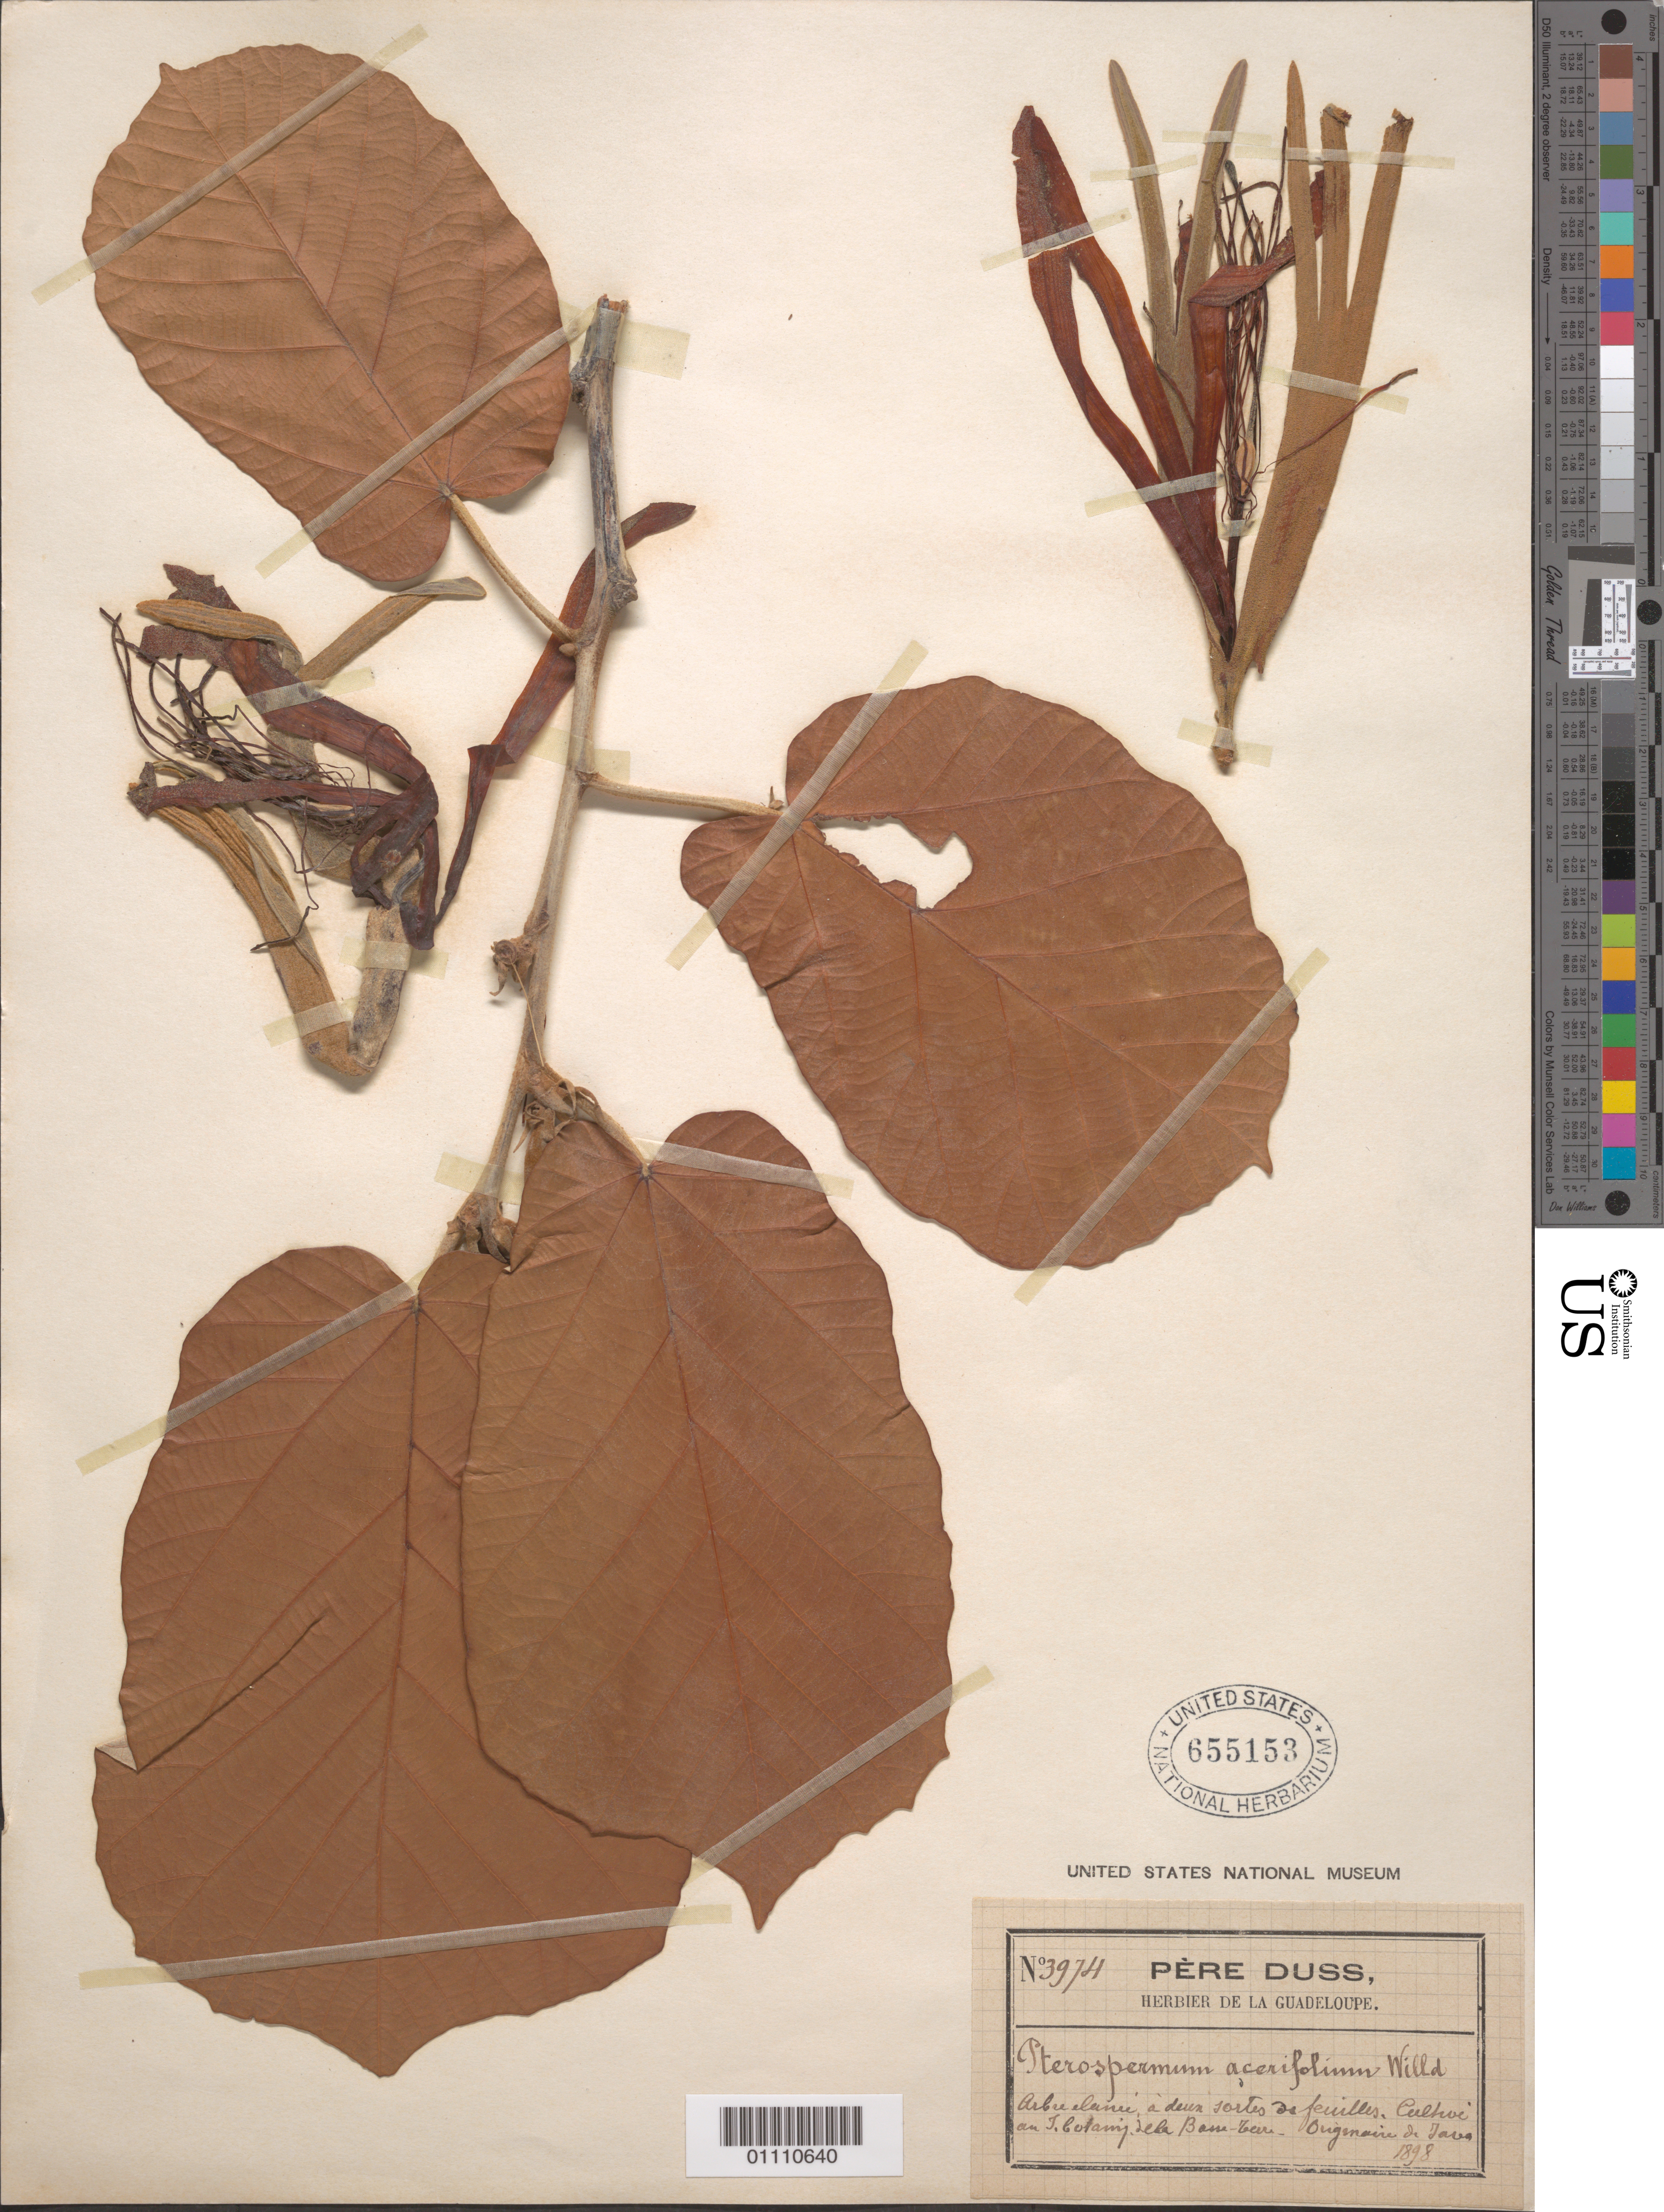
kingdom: Plantae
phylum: Tracheophyta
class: Magnoliopsida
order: Malvales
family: Malvaceae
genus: Pterospermum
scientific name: Pterospermum acerifolium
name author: (L.) Willd.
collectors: Père Duss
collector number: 3974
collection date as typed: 1898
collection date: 1898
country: Guadeloupe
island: Basse Terre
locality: J. Botanique (hard to read) de la Basse Terre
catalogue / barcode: US 655153